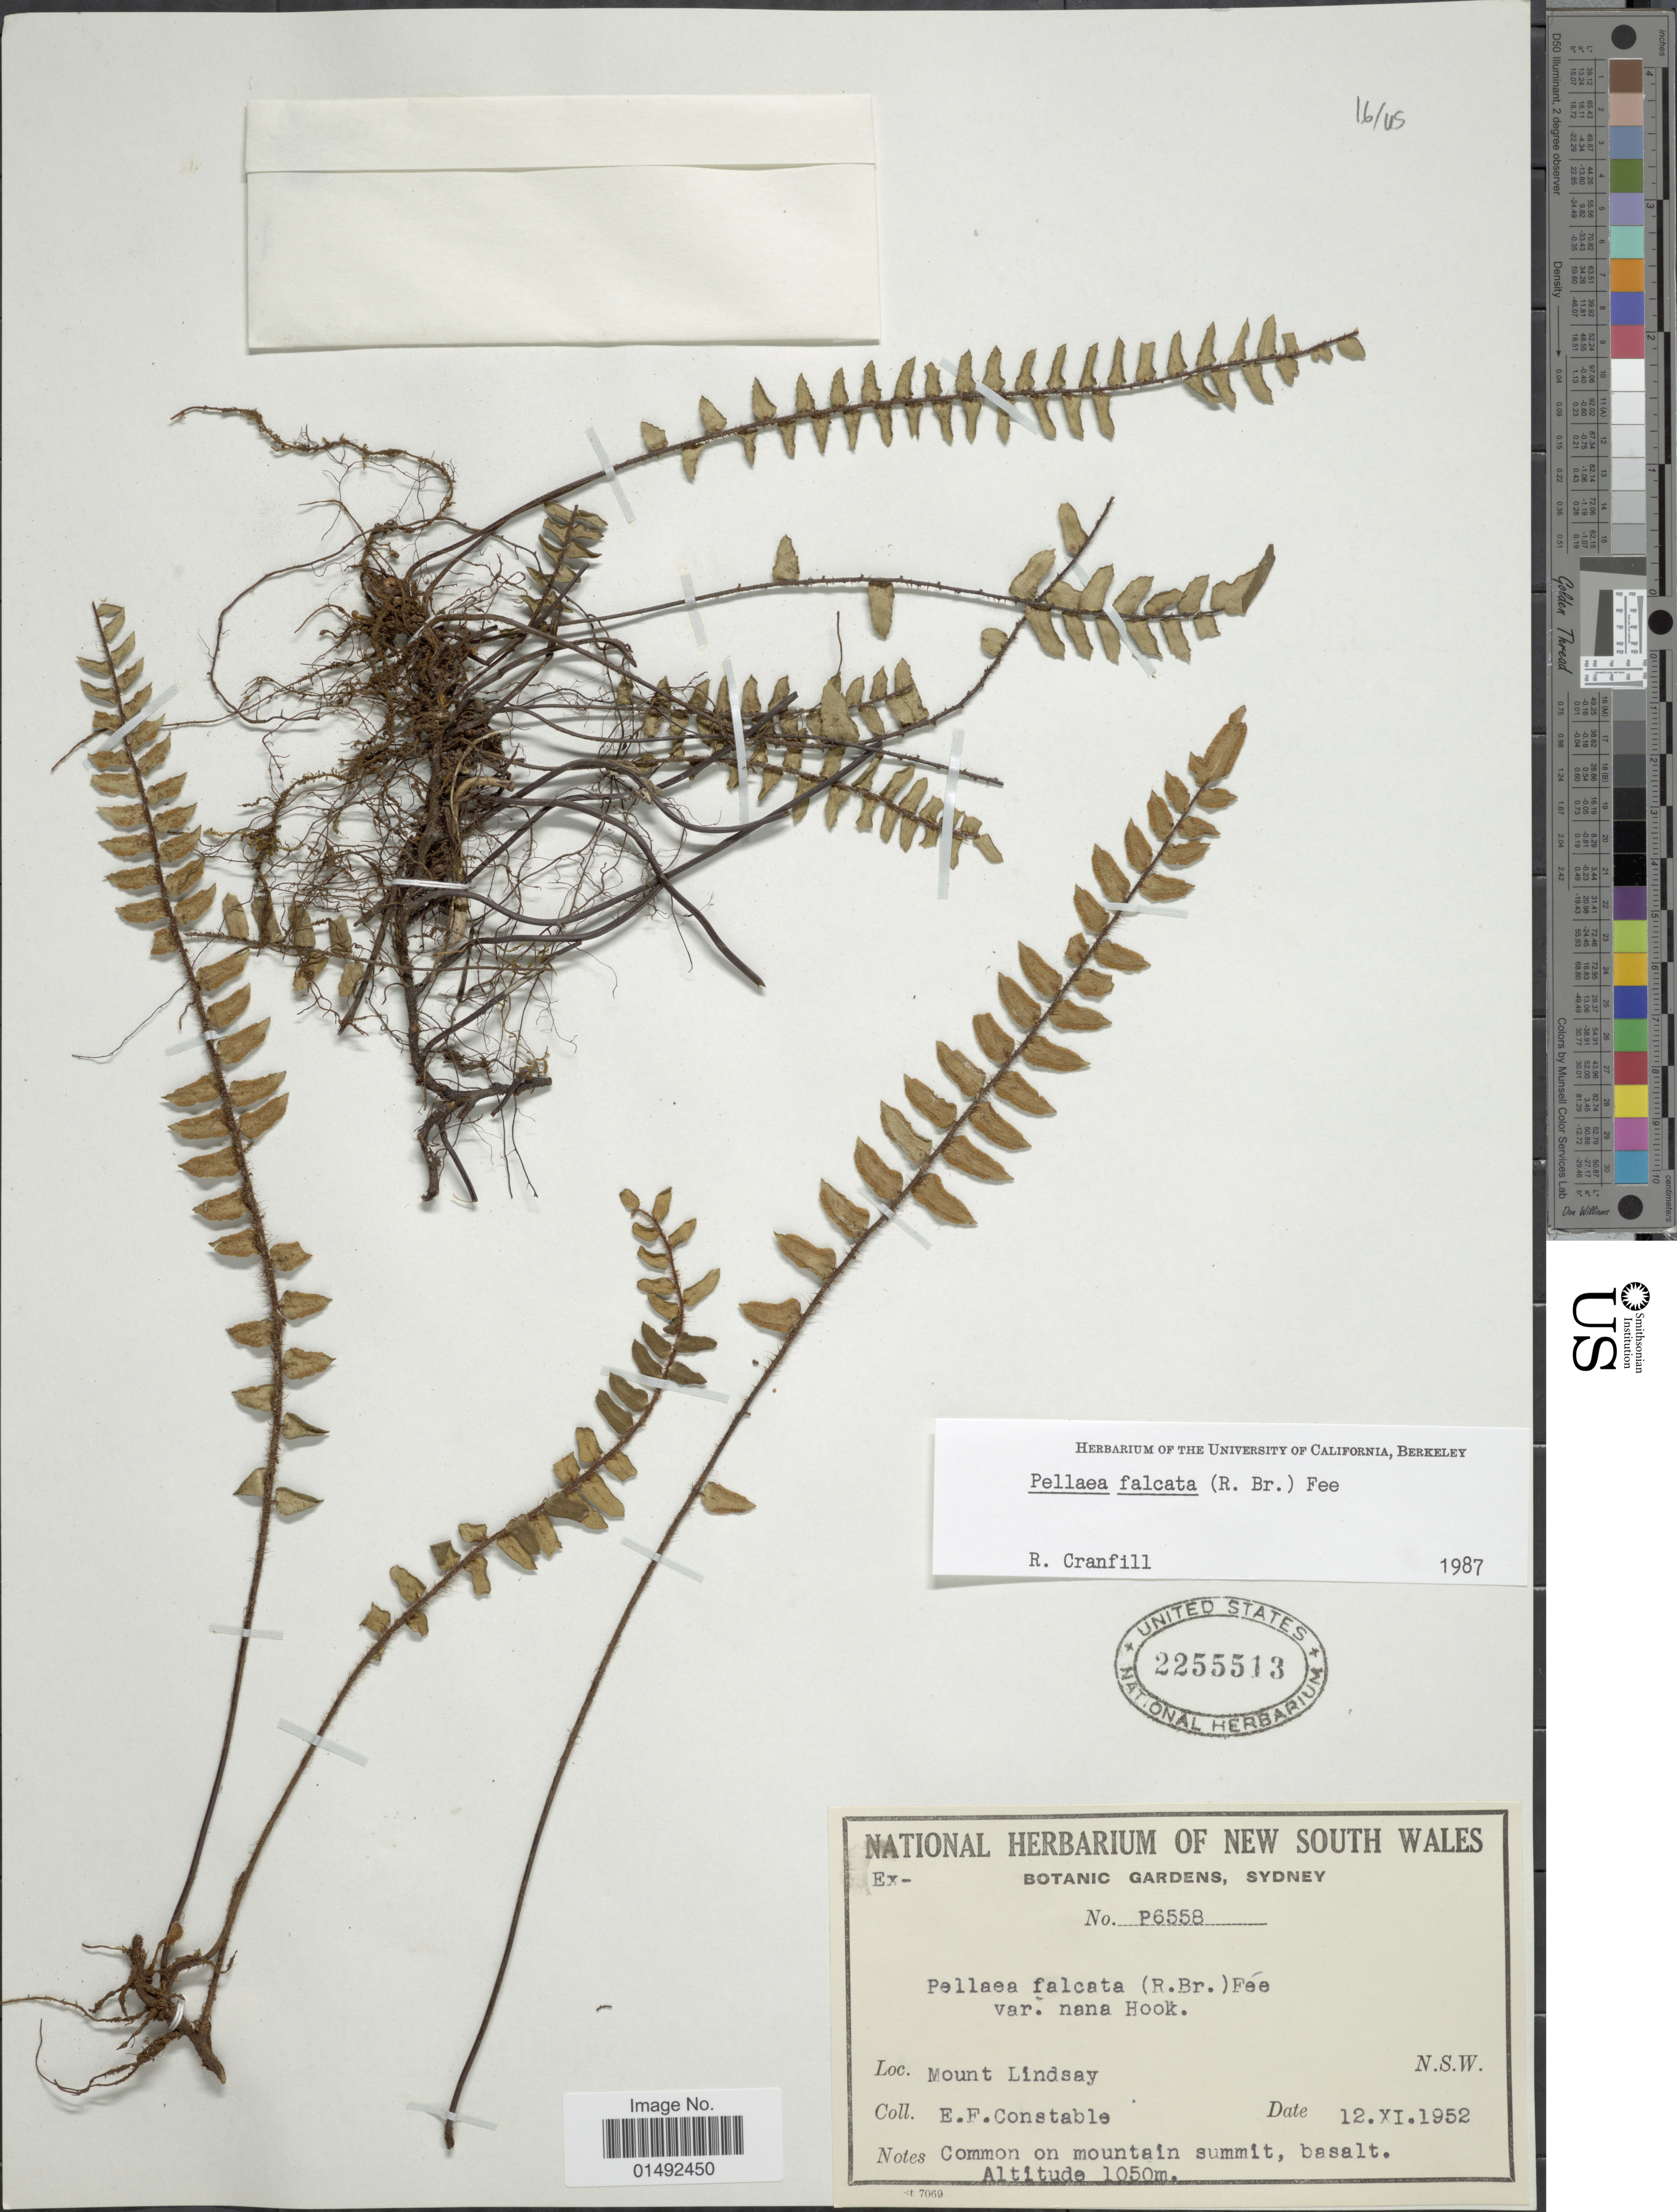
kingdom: Plantae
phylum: Tracheophyta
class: Polypodiopsida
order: Polypodiales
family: Pteridaceae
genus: Pellaea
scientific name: Pellaea falcata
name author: Fée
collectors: E. F. Constable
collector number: P6558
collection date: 1952-11-12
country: Australia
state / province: New South Wales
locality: Mount Lindsay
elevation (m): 1050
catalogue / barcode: US 2255513